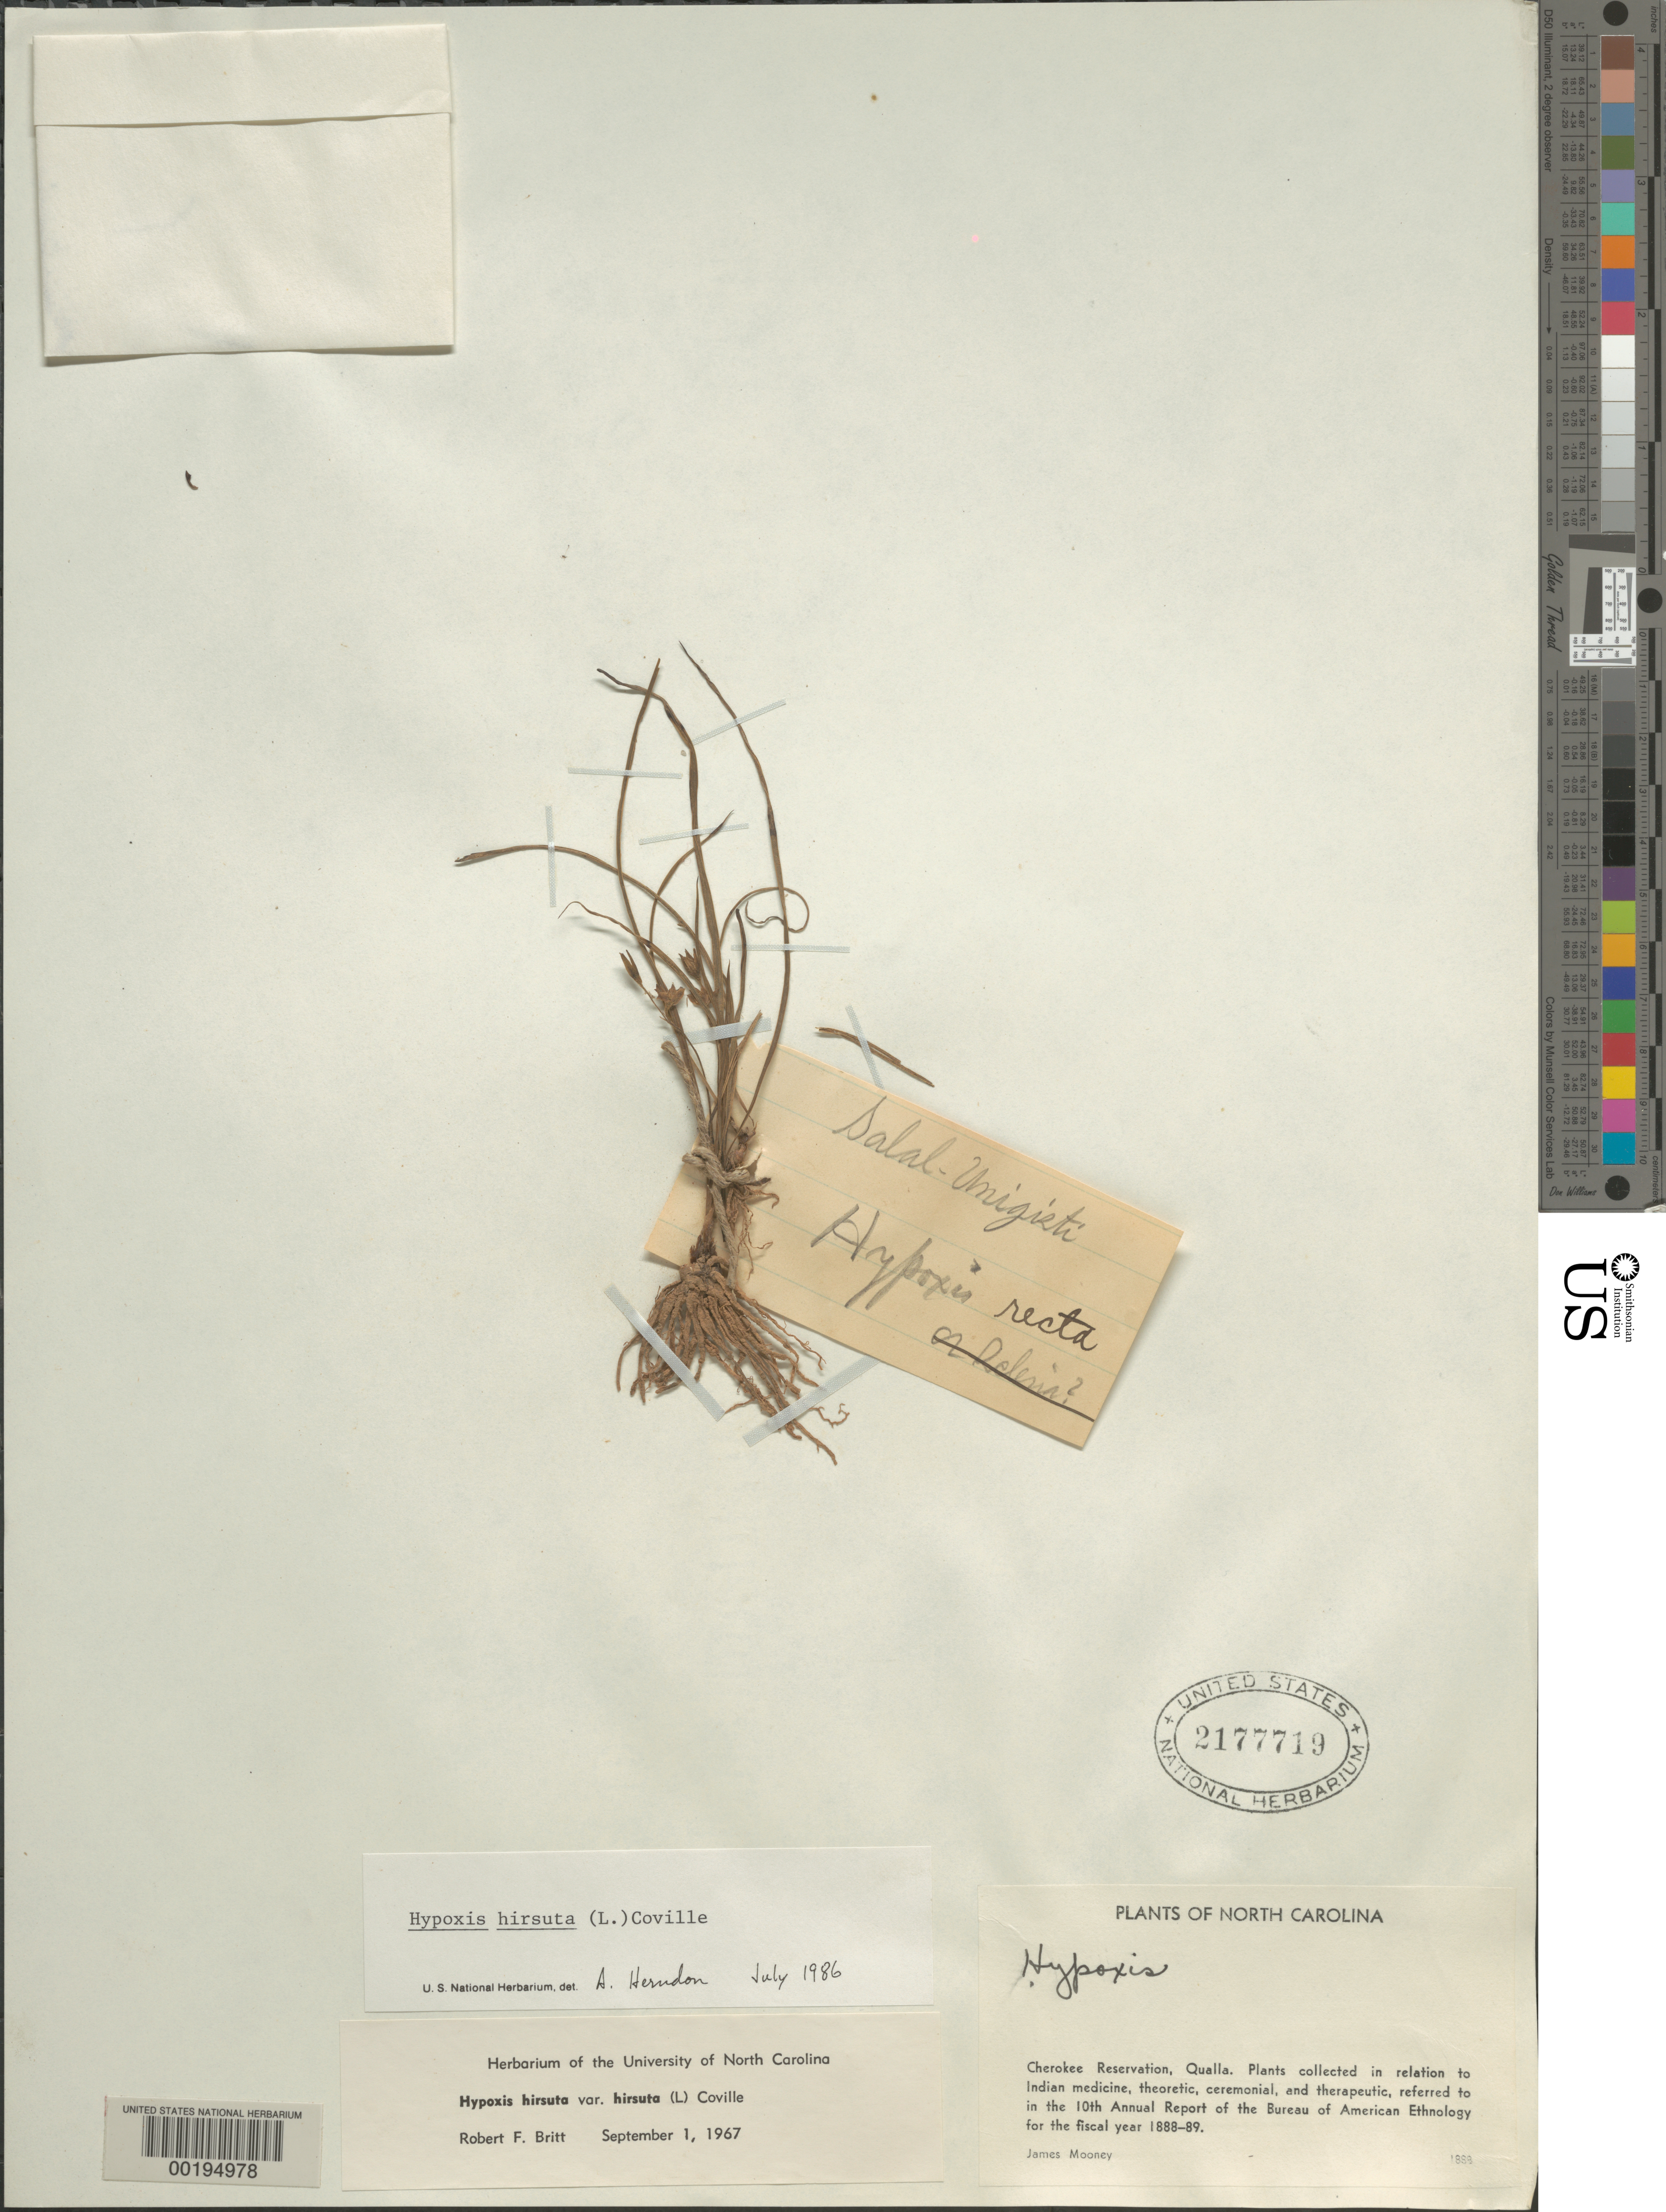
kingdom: Plantae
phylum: Tracheophyta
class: Liliopsida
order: Asparagales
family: Hypoxidaceae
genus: Hypoxis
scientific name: Hypoxis hirsuta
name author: (L.) Coville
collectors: J. Mooney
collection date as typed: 1888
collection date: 1888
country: United States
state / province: North Carolina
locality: Cherokee reservation, qualla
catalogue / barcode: US 2177719